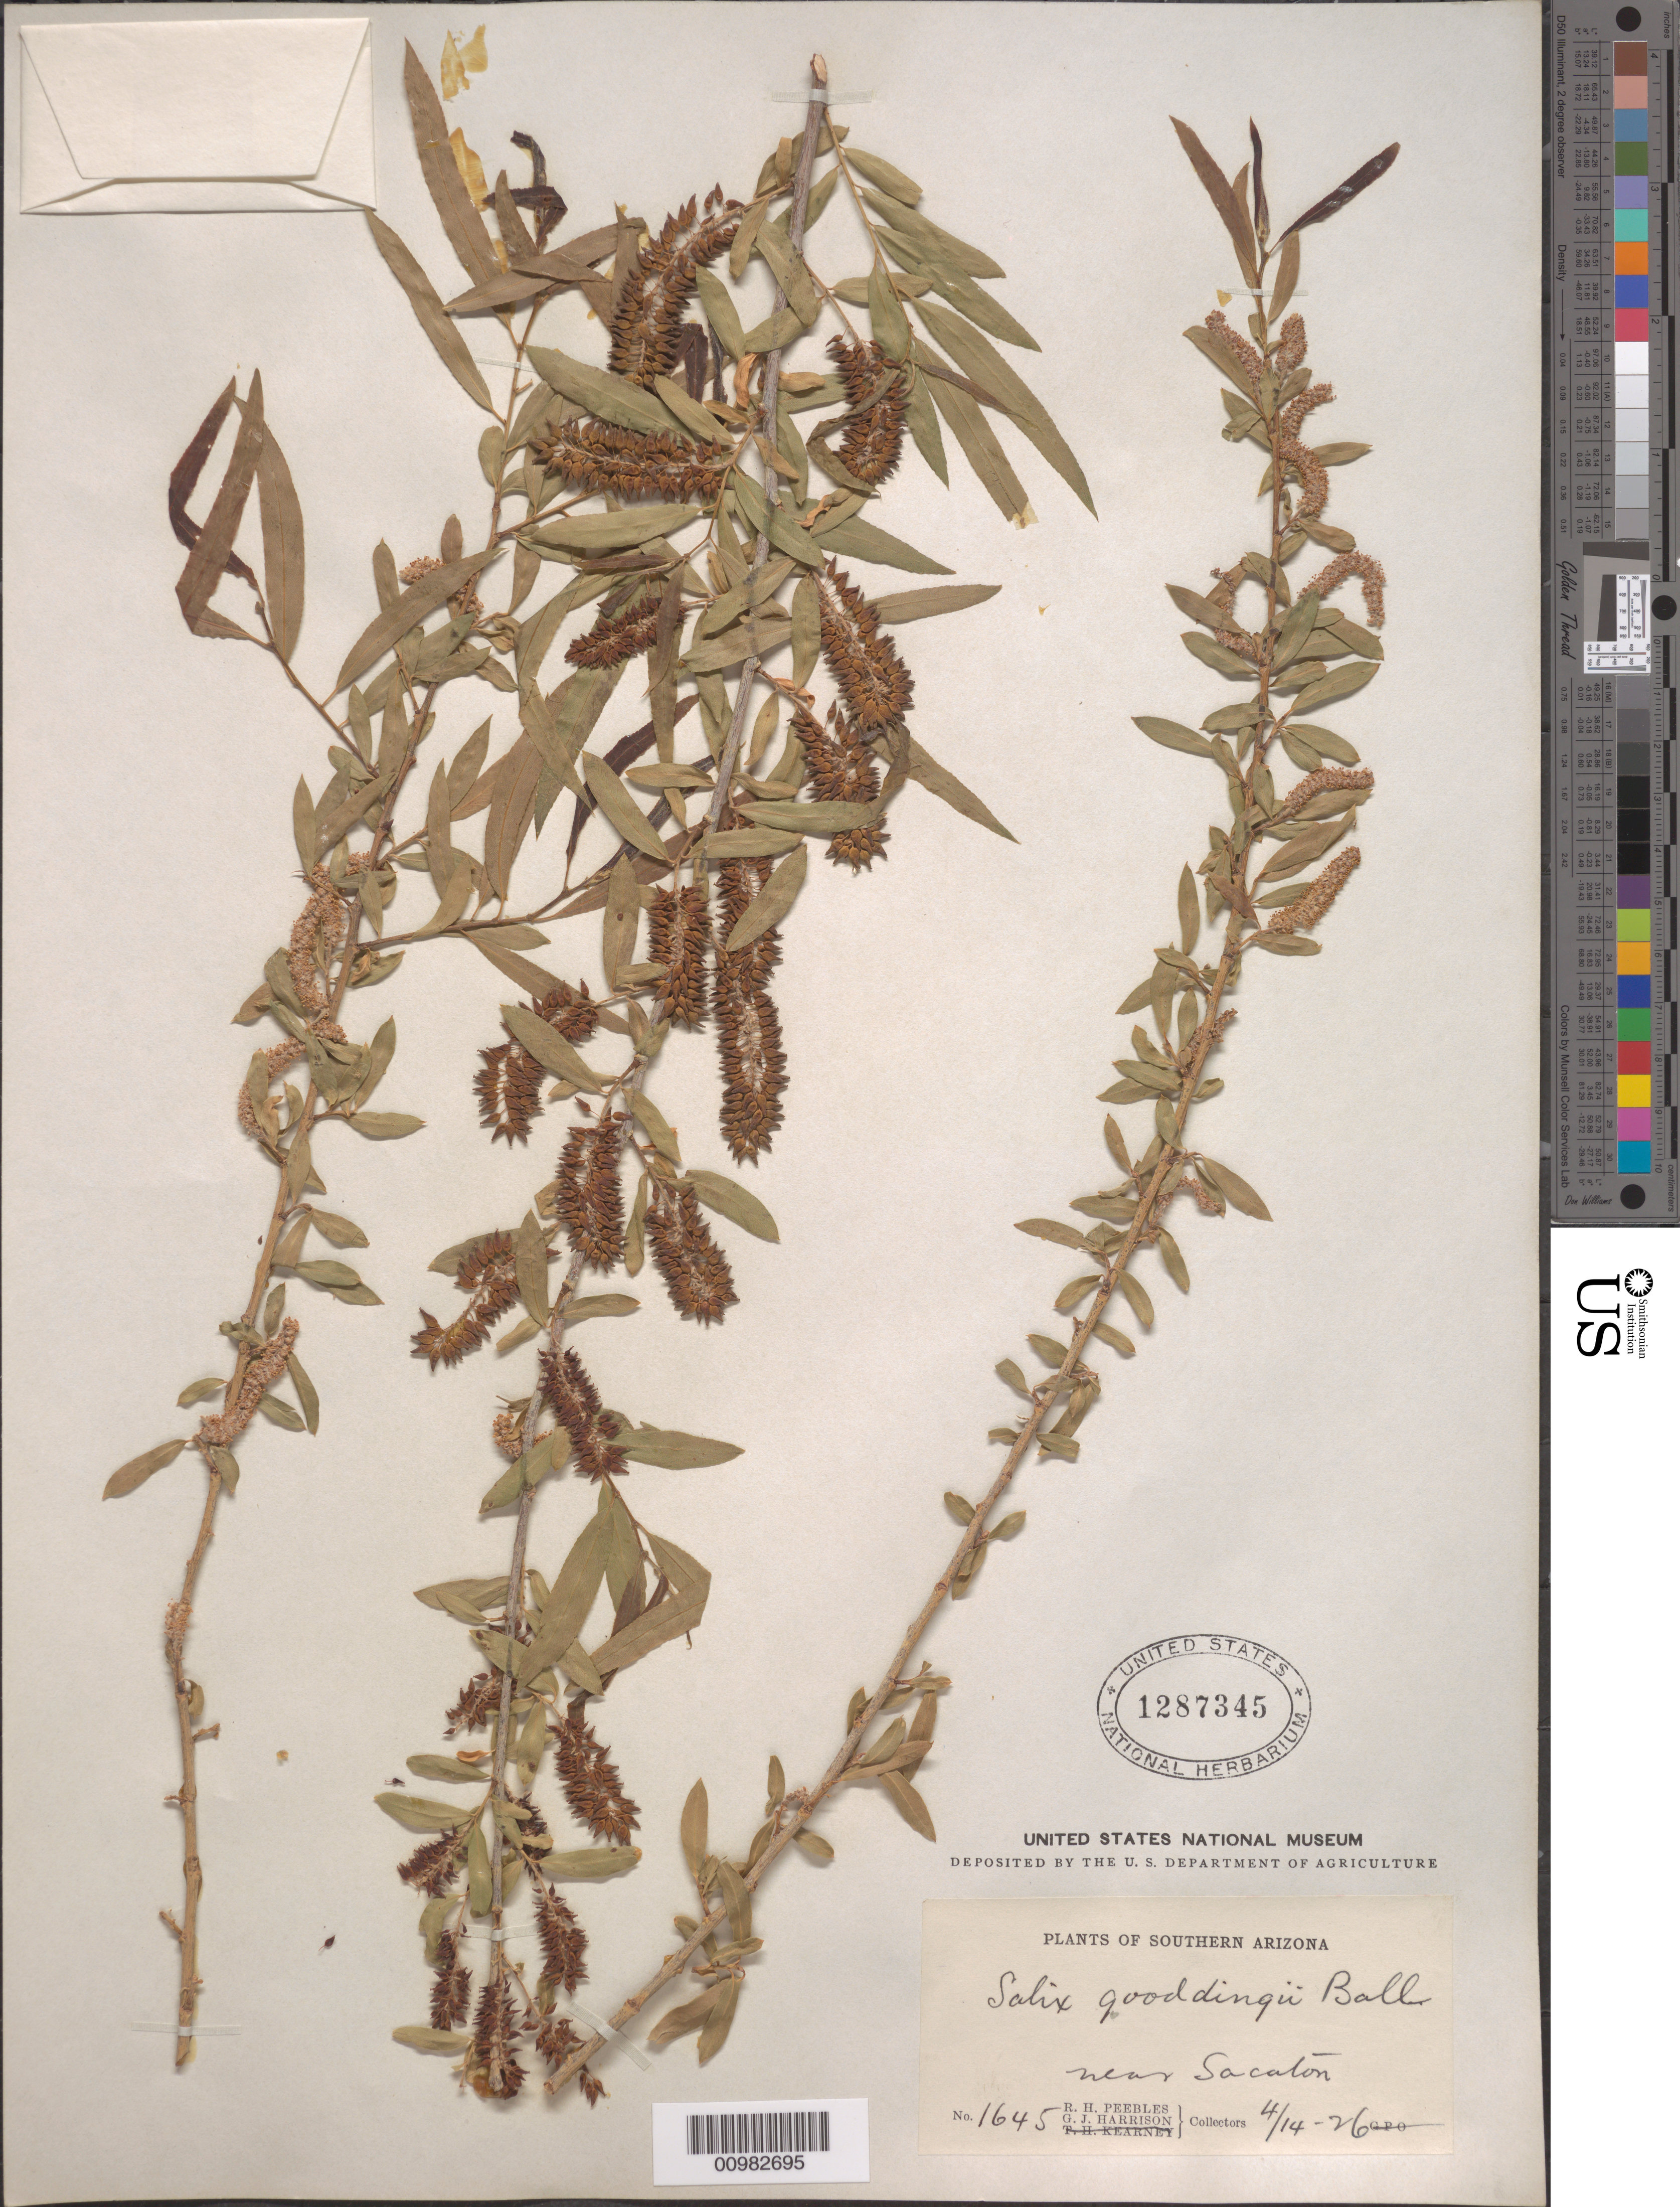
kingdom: Plantae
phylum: Tracheophyta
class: Magnoliopsida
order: Malpighiales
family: Salicaceae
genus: Salix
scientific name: Salix gooddingii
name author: C.R. Ball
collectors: R. H. Peebles & G. J. Harrison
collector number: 1645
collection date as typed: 14 Feb 1926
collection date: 1926-02-14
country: United States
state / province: Arizona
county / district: Pinal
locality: Near Sacaton.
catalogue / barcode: US 1287345